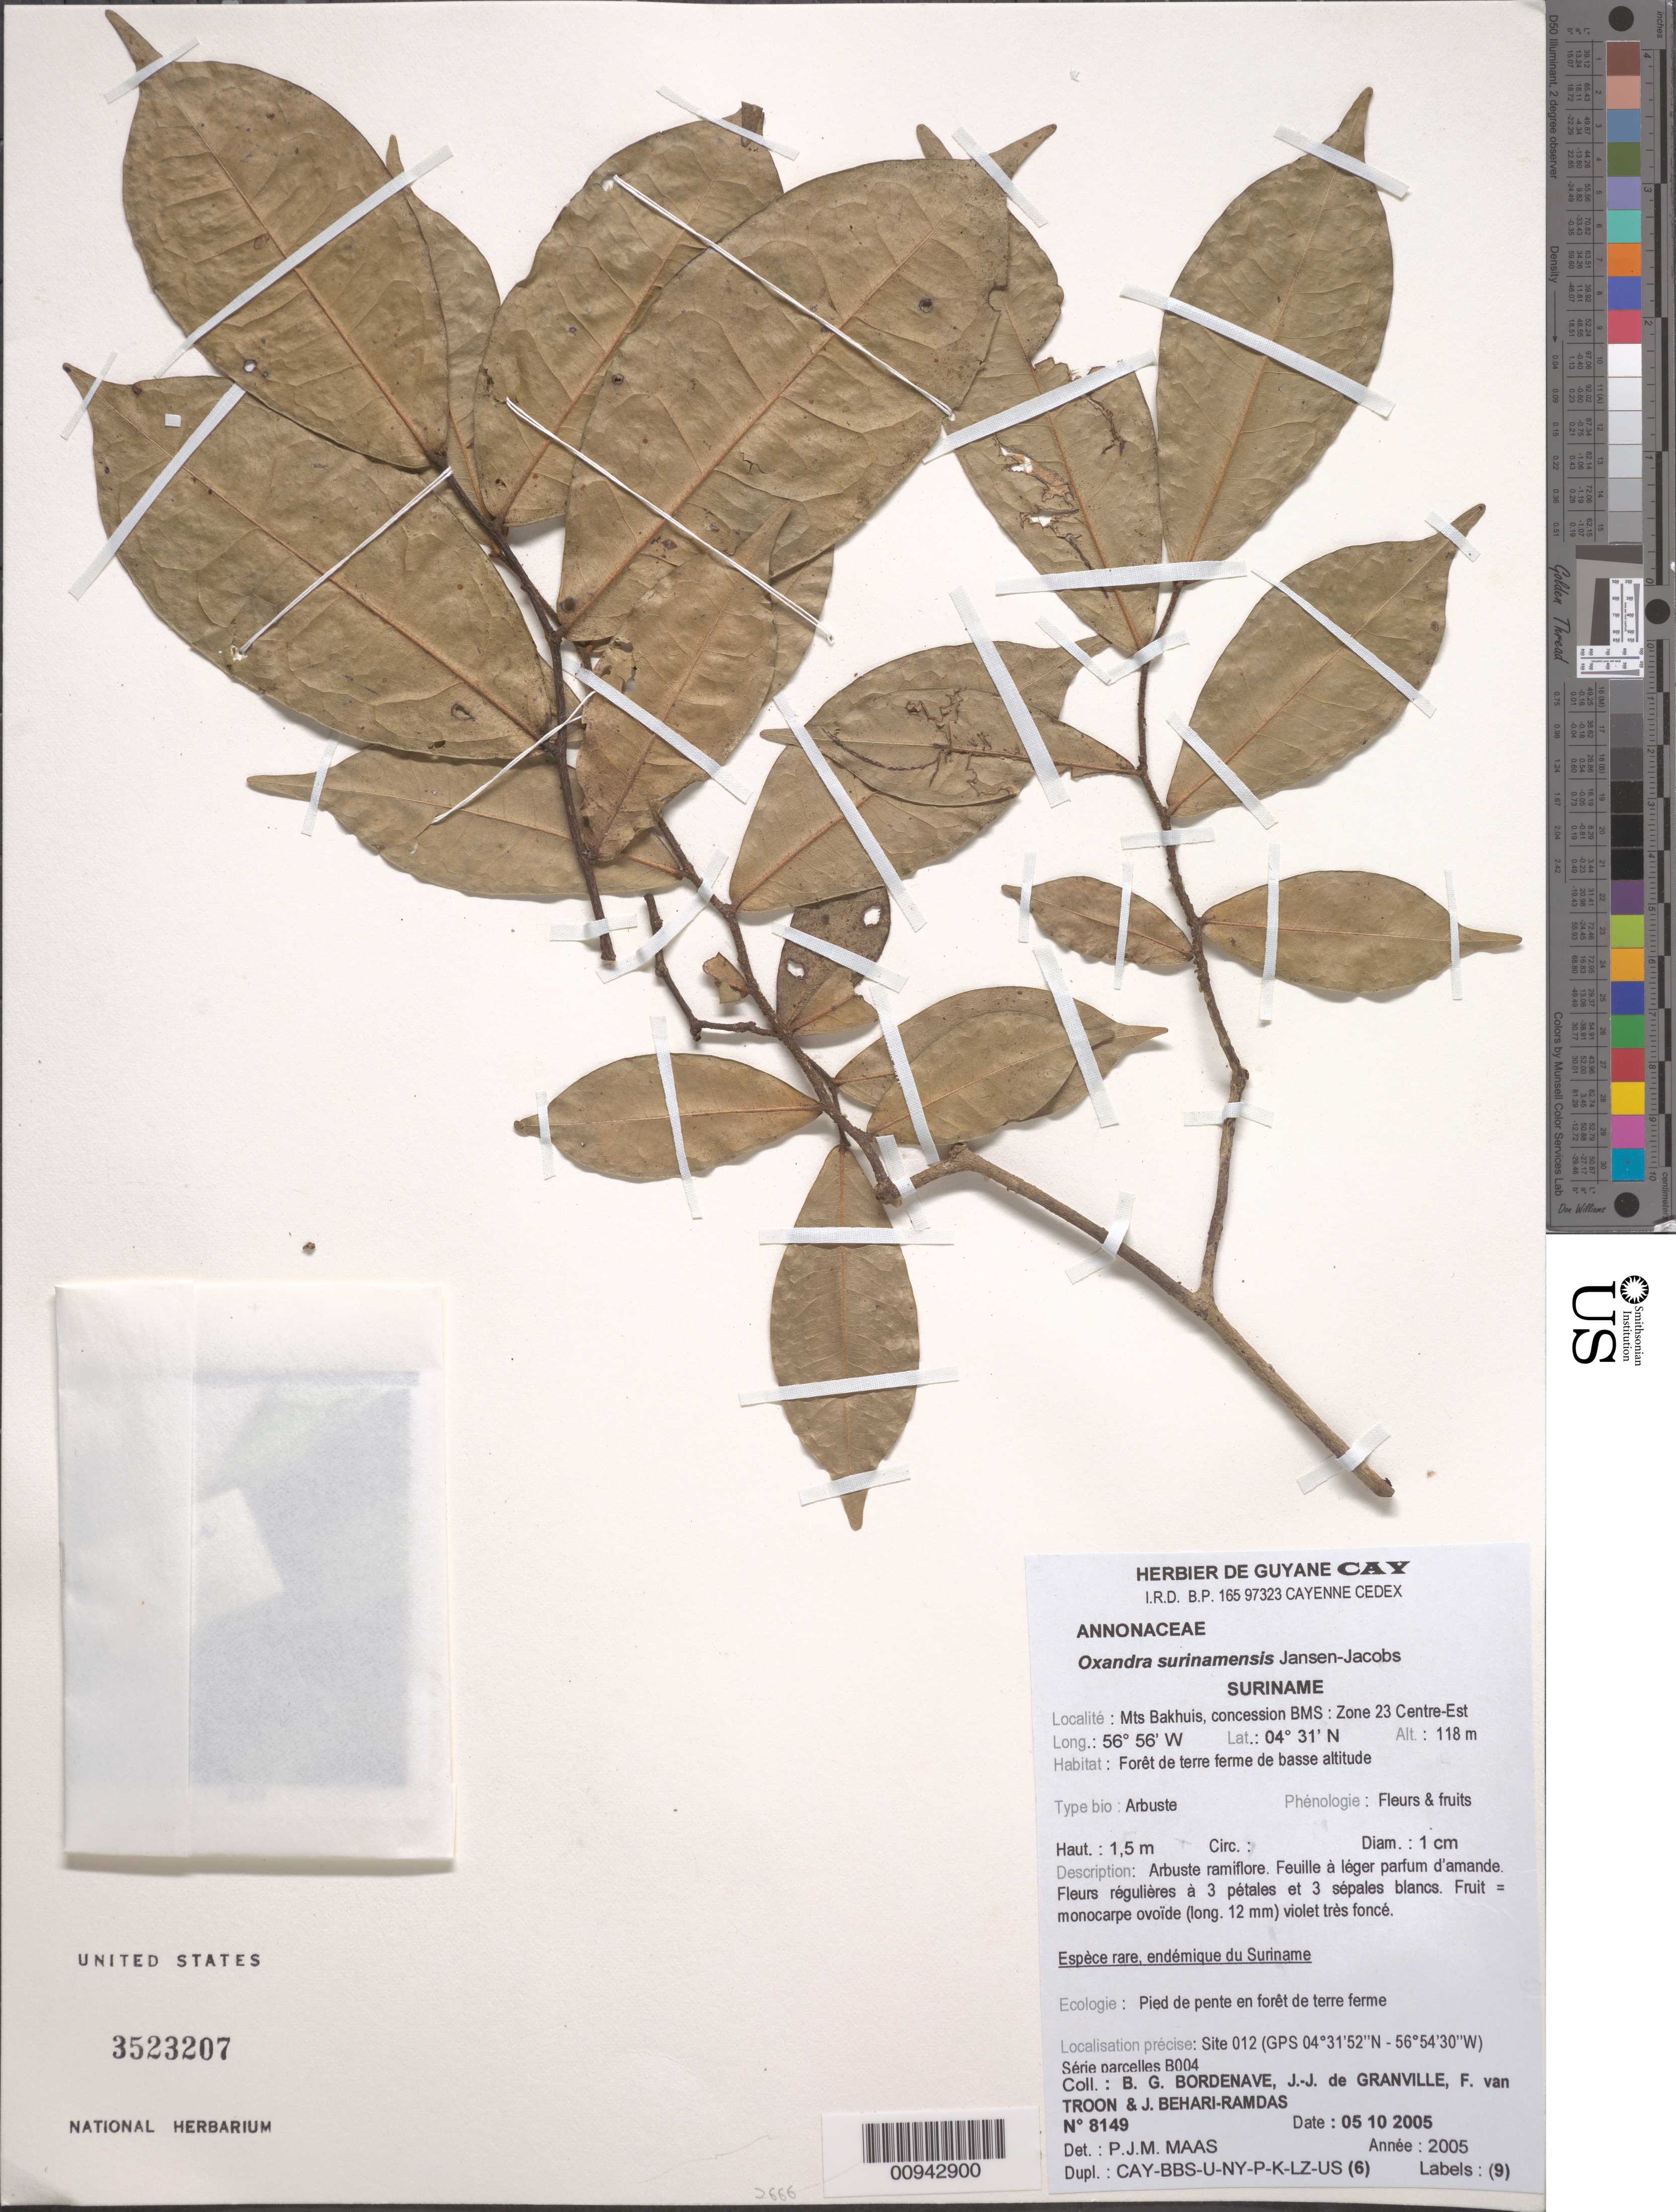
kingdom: Plantae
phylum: Tracheophyta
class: Magnoliopsida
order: Magnoliales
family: Annonaceae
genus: Oxandra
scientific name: Oxandra surinamensis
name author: Jans.-Jac.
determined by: Maas, Paul J. M.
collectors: B. Bordenave, J.-J. de Granville, F. Van Troon & J. Behari-Ramdas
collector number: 8149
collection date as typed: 5-Oct-05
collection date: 2005-10-05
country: Suriname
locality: Mts Bakhuis, concession BMS: Zone 23 Centre-Est. Site 012, proche serie parcelles B004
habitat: Foret de terre ferme de basse altitude. Pied de pente en foret de terre ferme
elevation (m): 118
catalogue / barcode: US 3523207